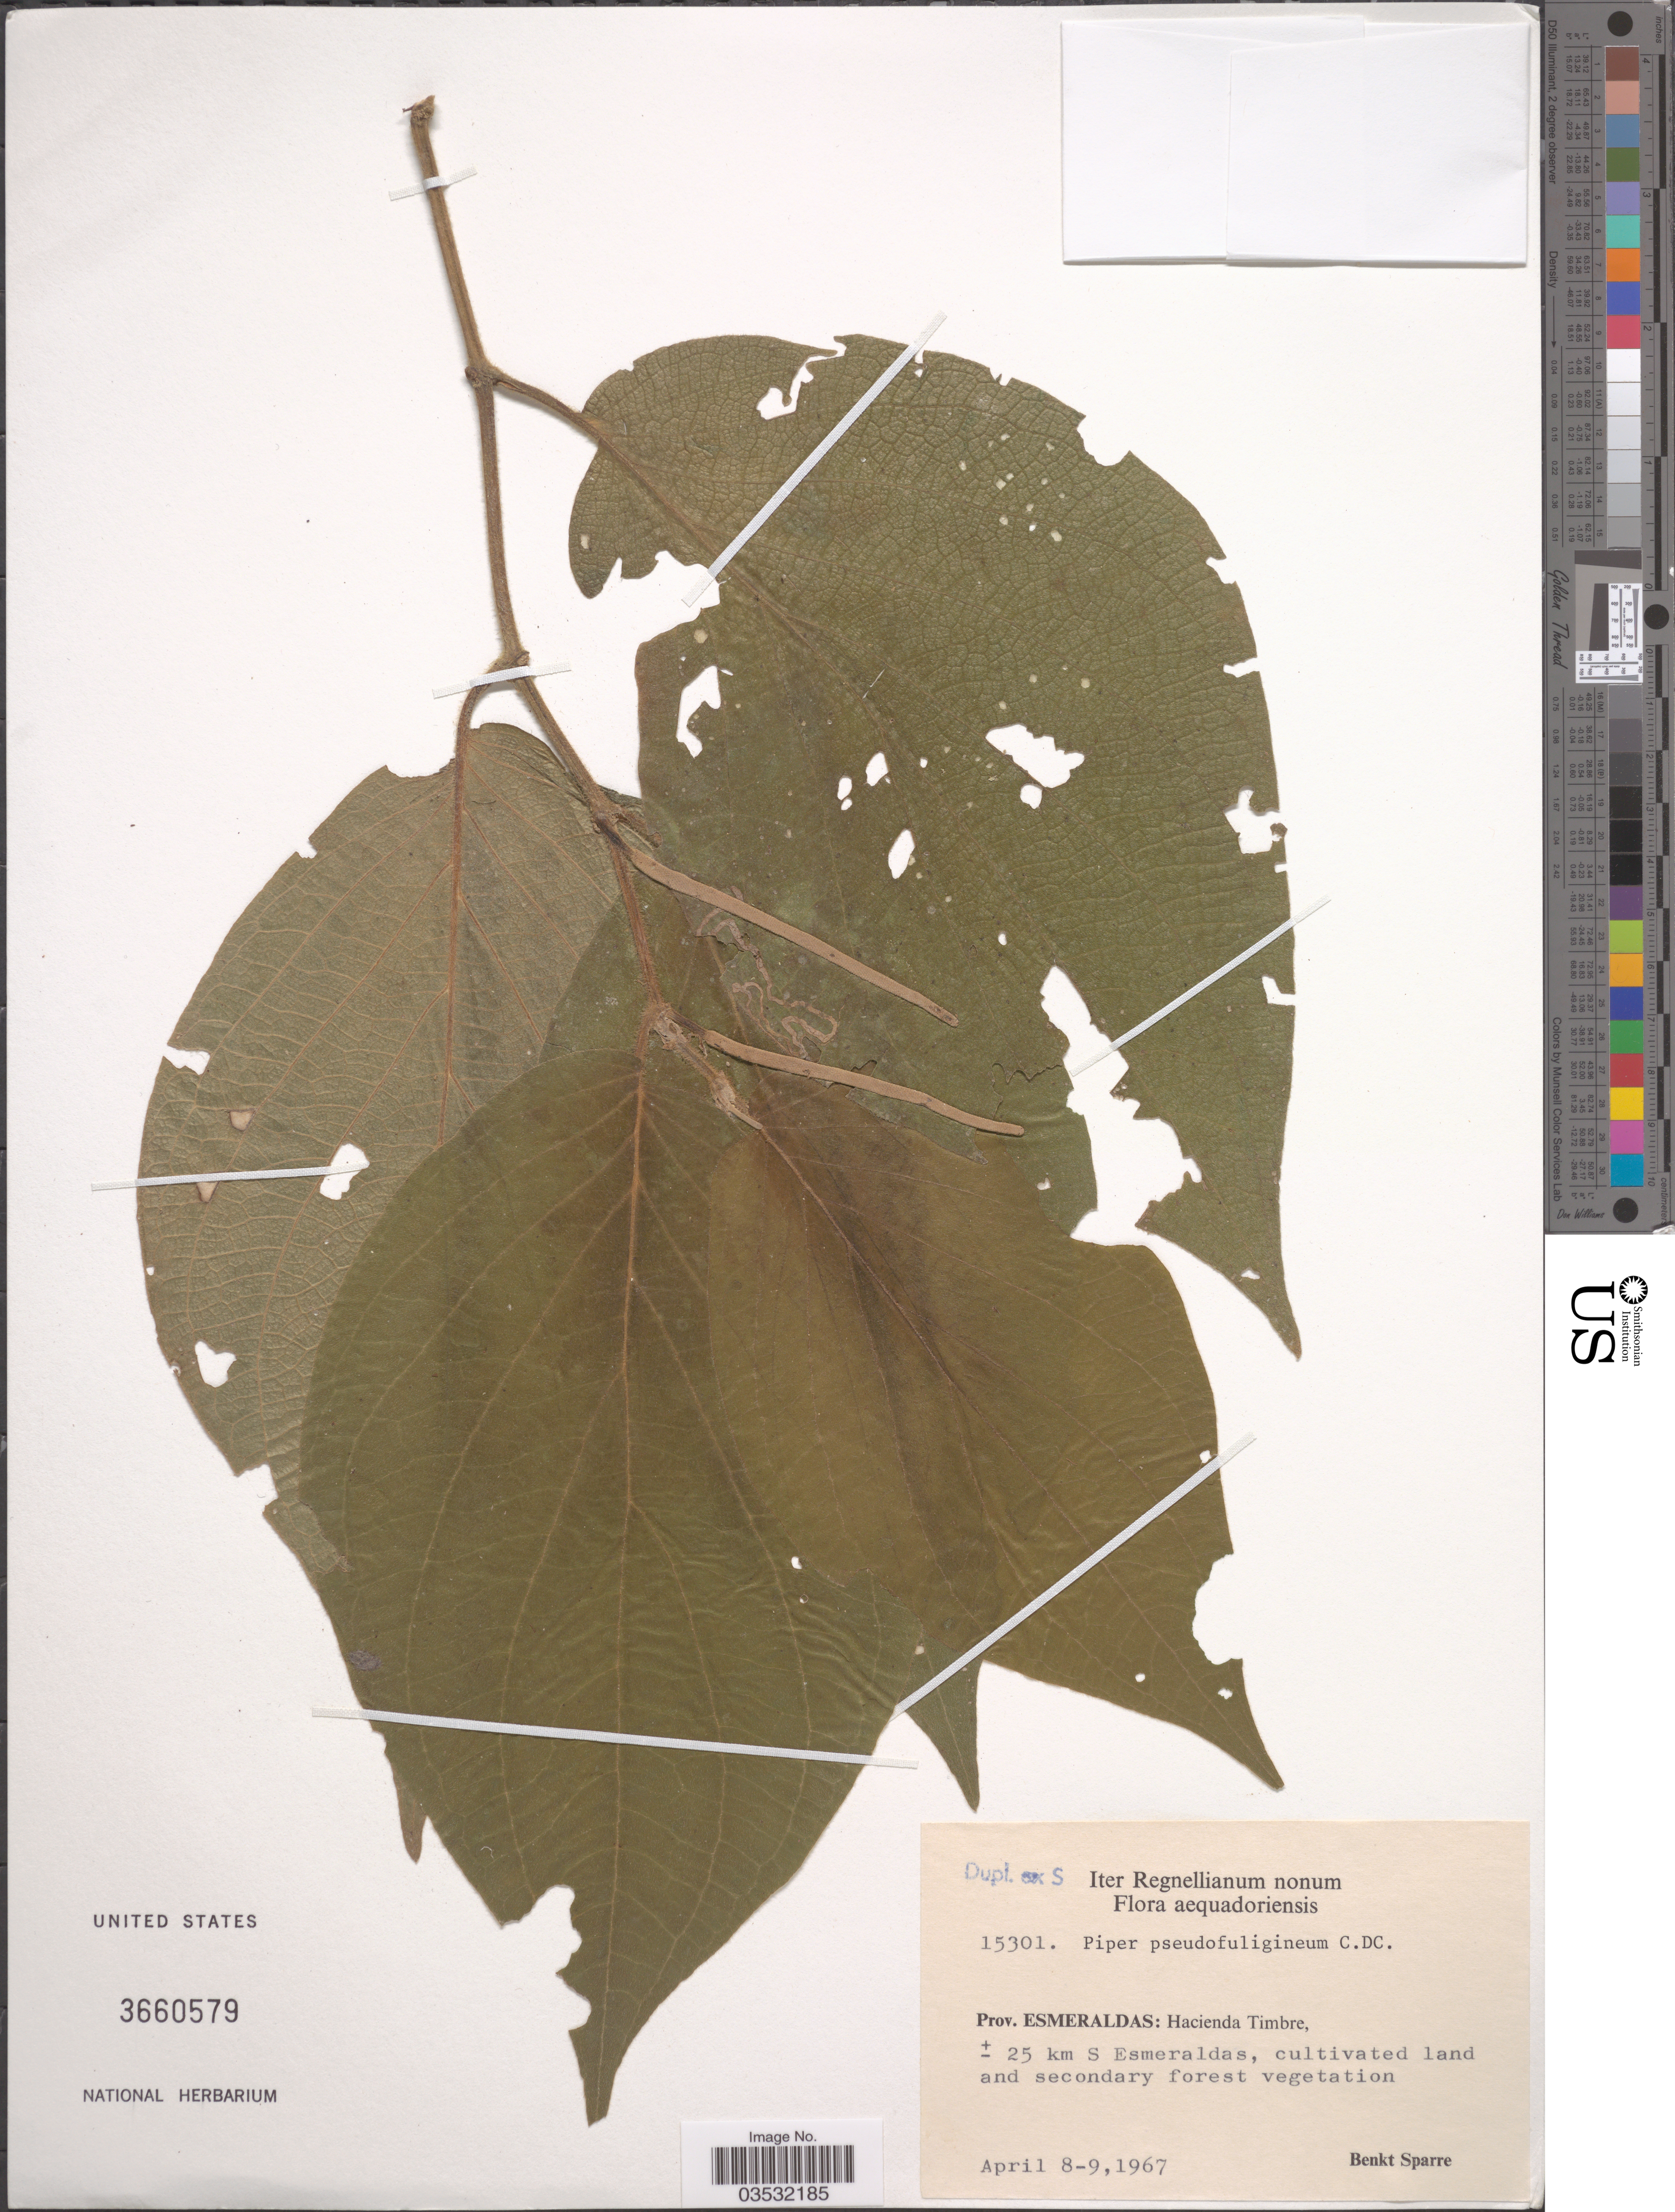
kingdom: Plantae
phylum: Tracheophyta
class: Magnoliopsida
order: Piperales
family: Piperaceae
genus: Piper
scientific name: Piper pseudofuligineum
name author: C. DC.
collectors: B. Sparre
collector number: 15301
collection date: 1967-04-08/1967-04-09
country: Ecuador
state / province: Esmeraldas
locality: Aequadoriensis. Hacienda Timbre, ± 25 km S Esmeraldas.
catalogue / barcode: US 3660579